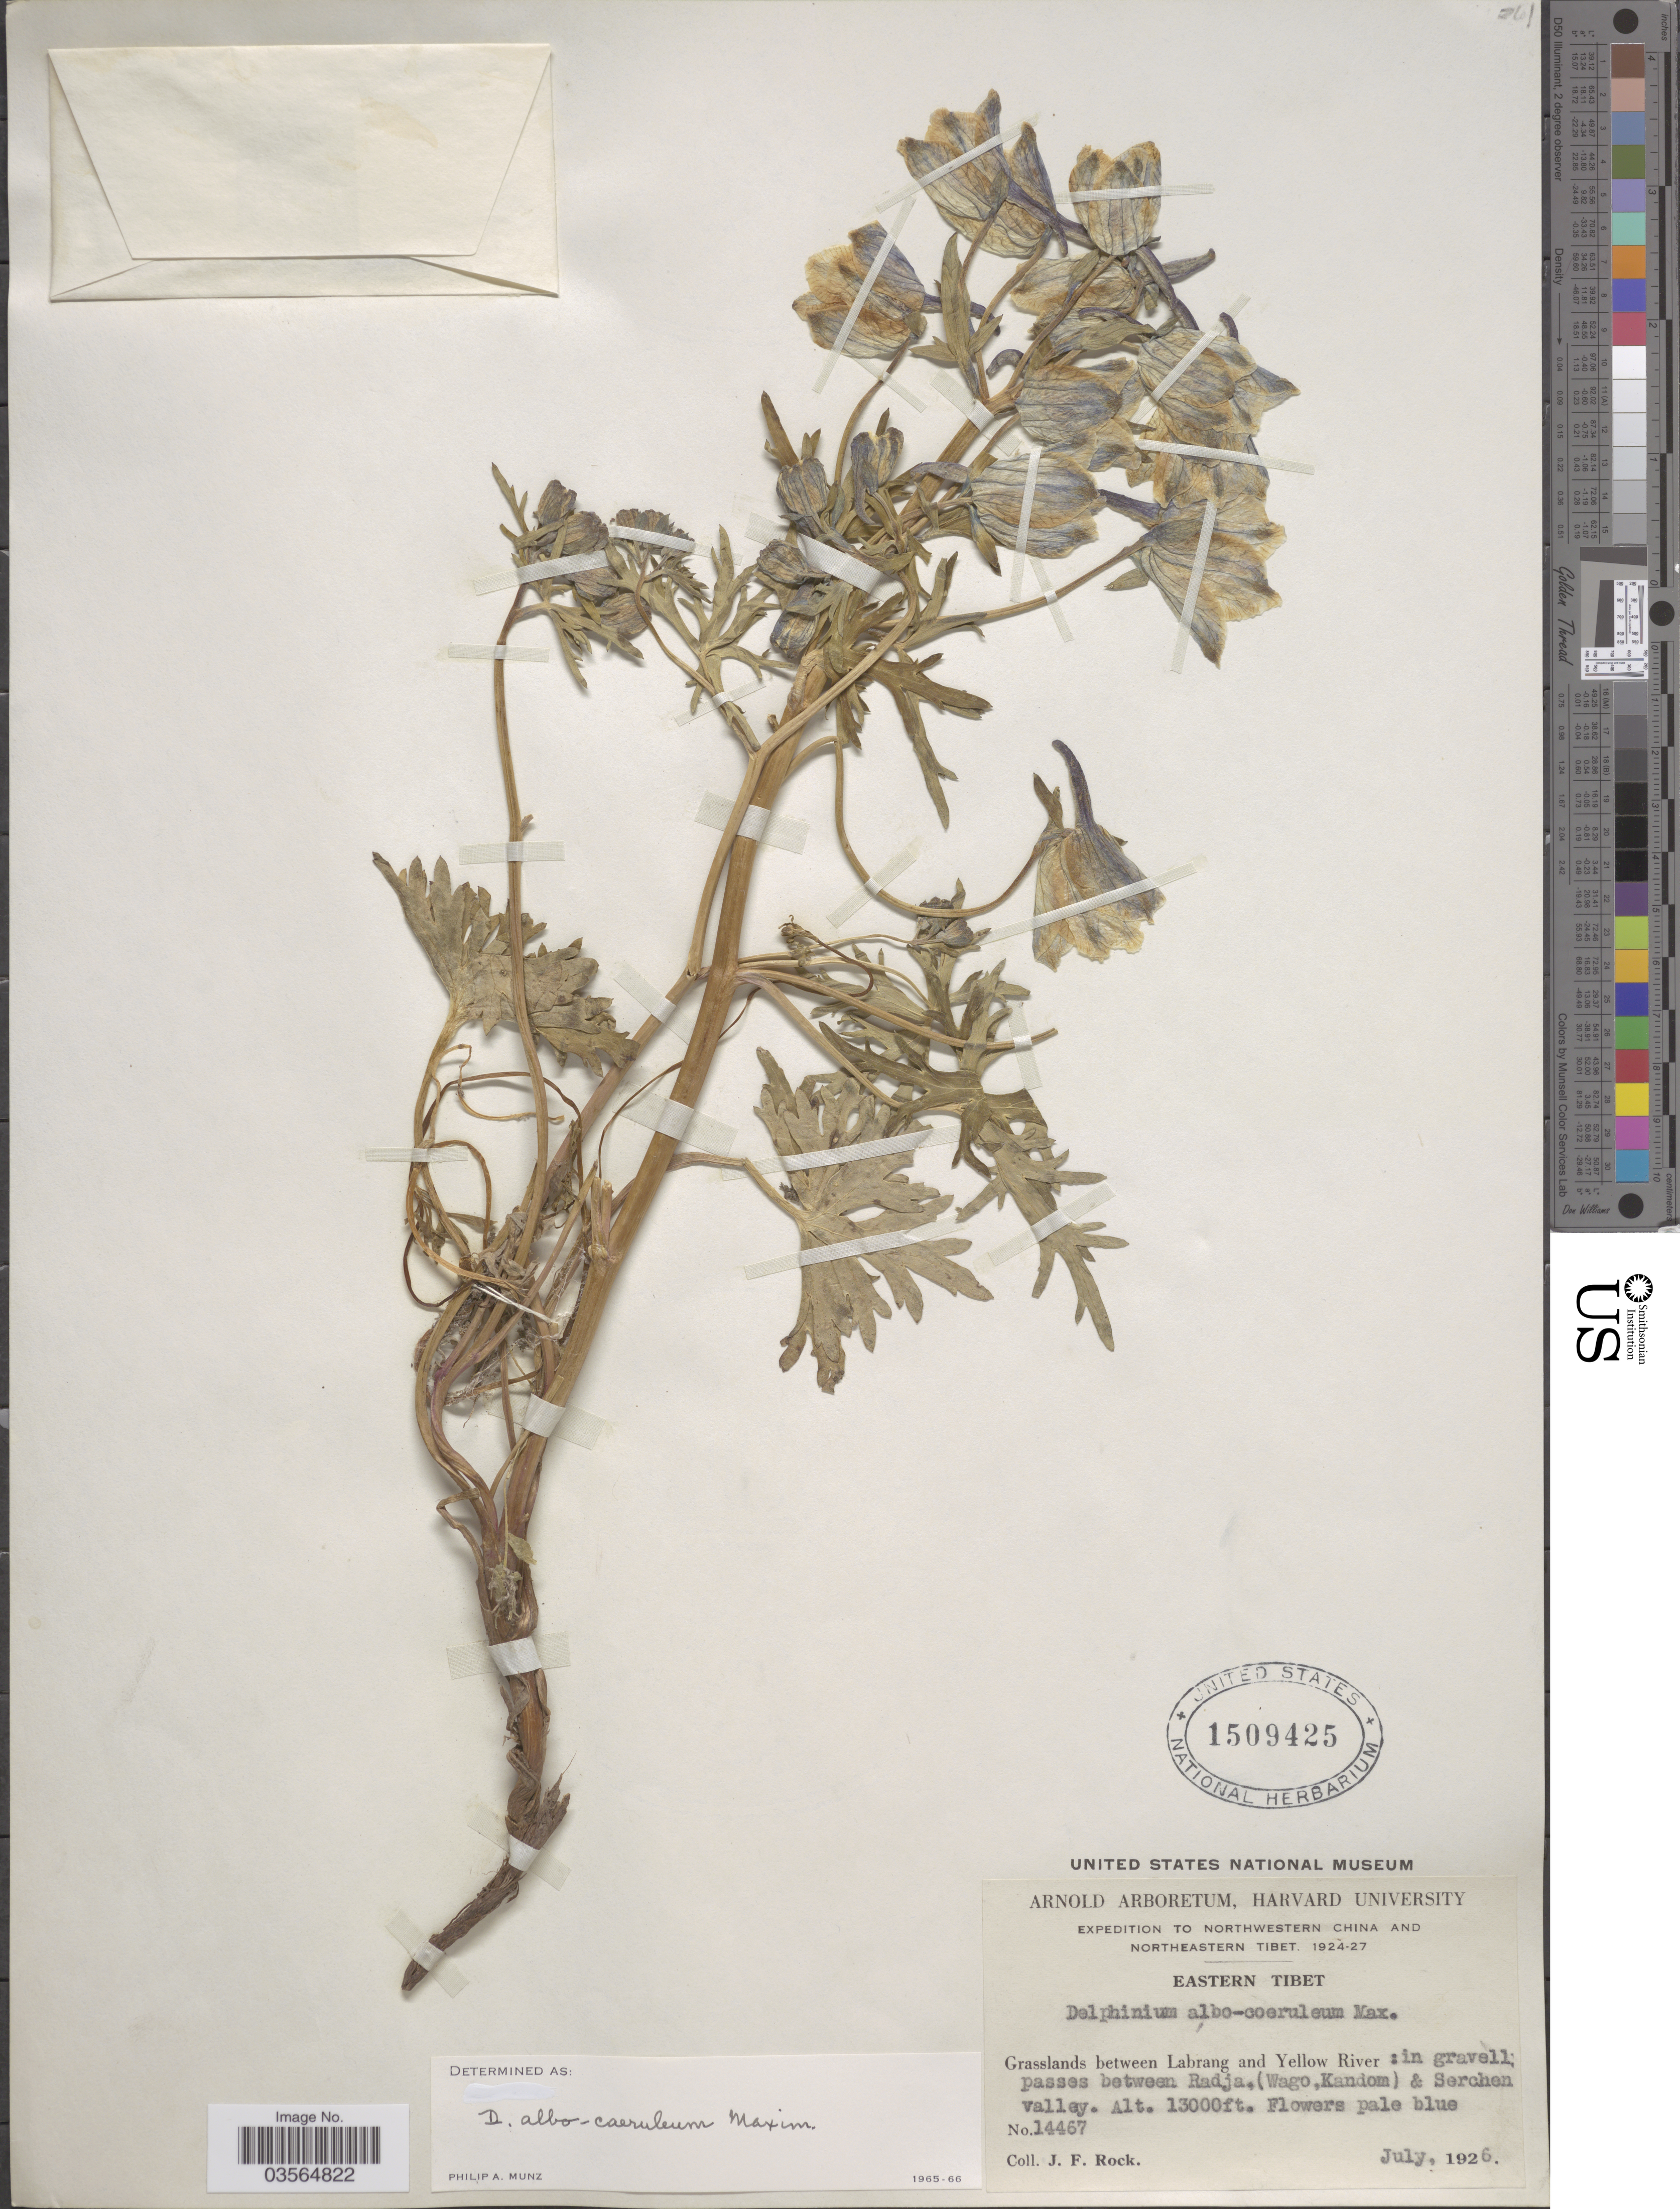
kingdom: Plantae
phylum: Tracheophyta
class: Magnoliopsida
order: Ranunculales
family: Ranunculaceae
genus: Delphinium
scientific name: Delphinium albocoeruleum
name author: Maxim.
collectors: J. Rock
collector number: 14467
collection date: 1926-07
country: China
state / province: Xizang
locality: Northwestern China and Northeastern Tibet. Eastern Tibet. Grasslands between Labrang and Yellow River: in gravelly passes between Radja, (Wago, Kandom) & Serchen valley.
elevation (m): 3962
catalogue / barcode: US 1509425